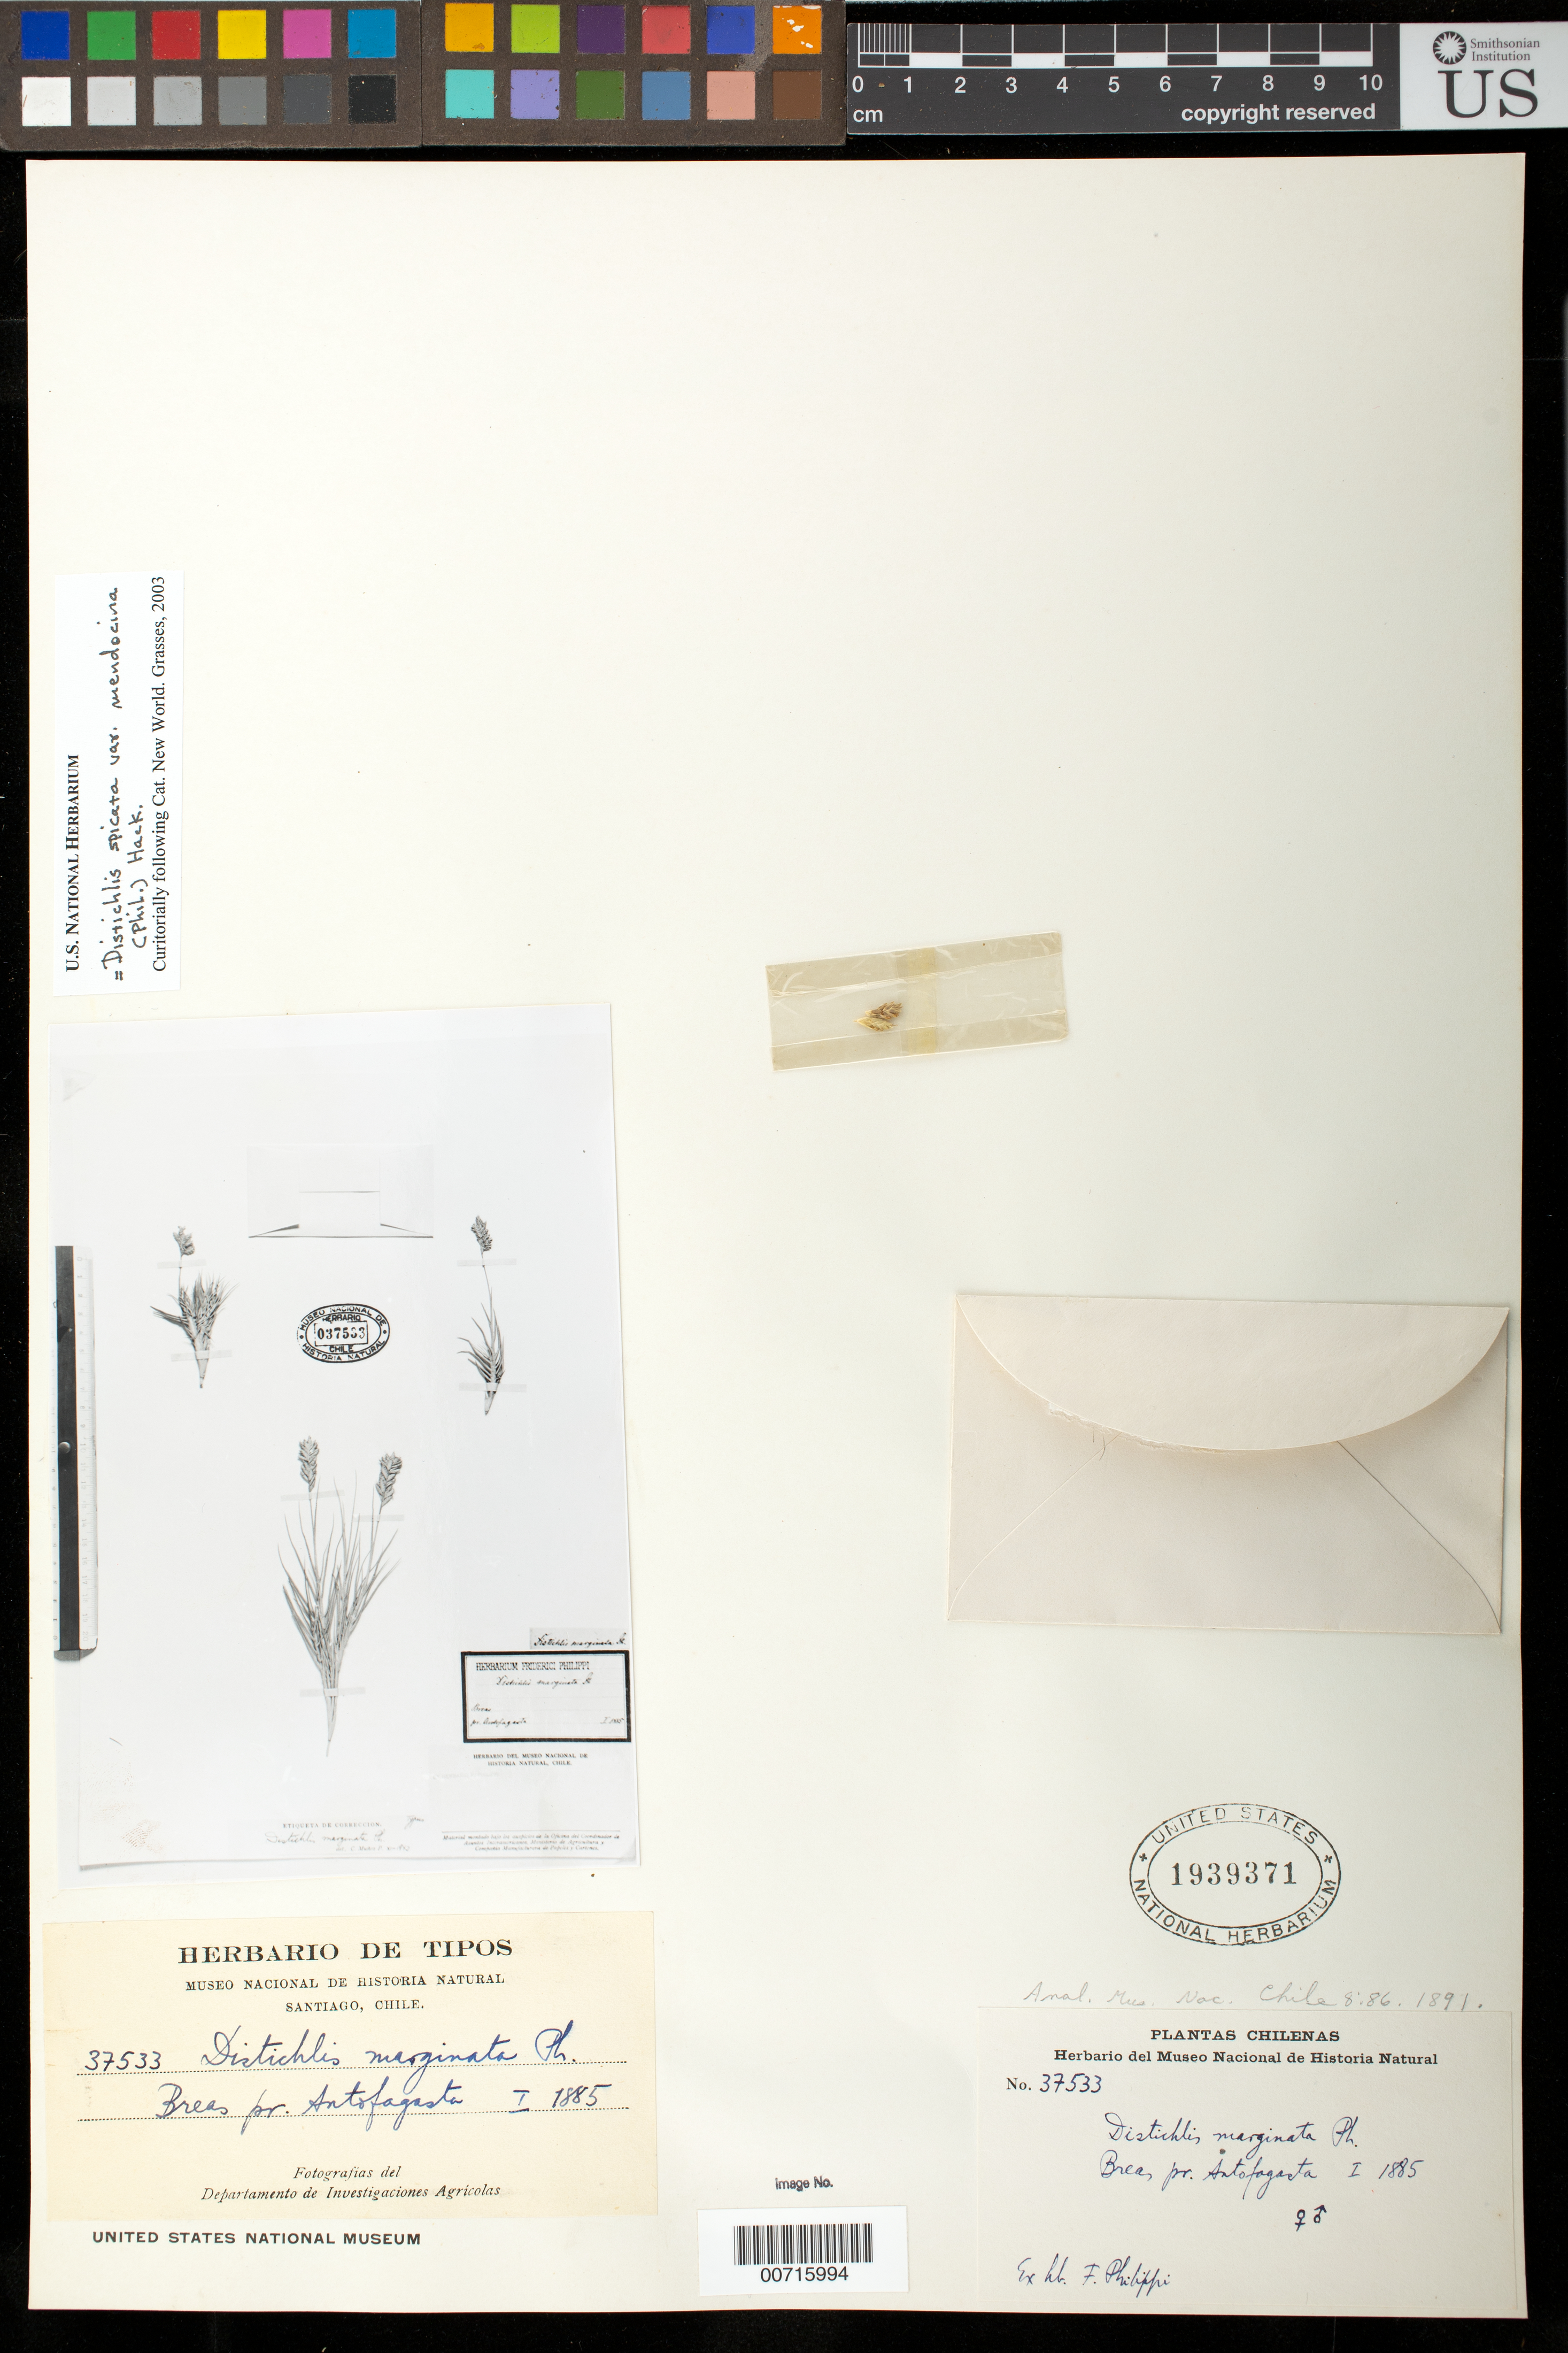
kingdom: Plantae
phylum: Tracheophyta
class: Liliopsida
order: Poales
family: Poaceae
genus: Distichlis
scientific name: Distichlis marginata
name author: Phil.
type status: Type Collection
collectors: R. A. Philippi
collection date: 1885-01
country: Chile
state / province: Antofagasta (II)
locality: Breas pr. Antofagasta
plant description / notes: Photograph and fragmentary material of type specimen ex herb. Philippi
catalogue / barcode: US 1939371